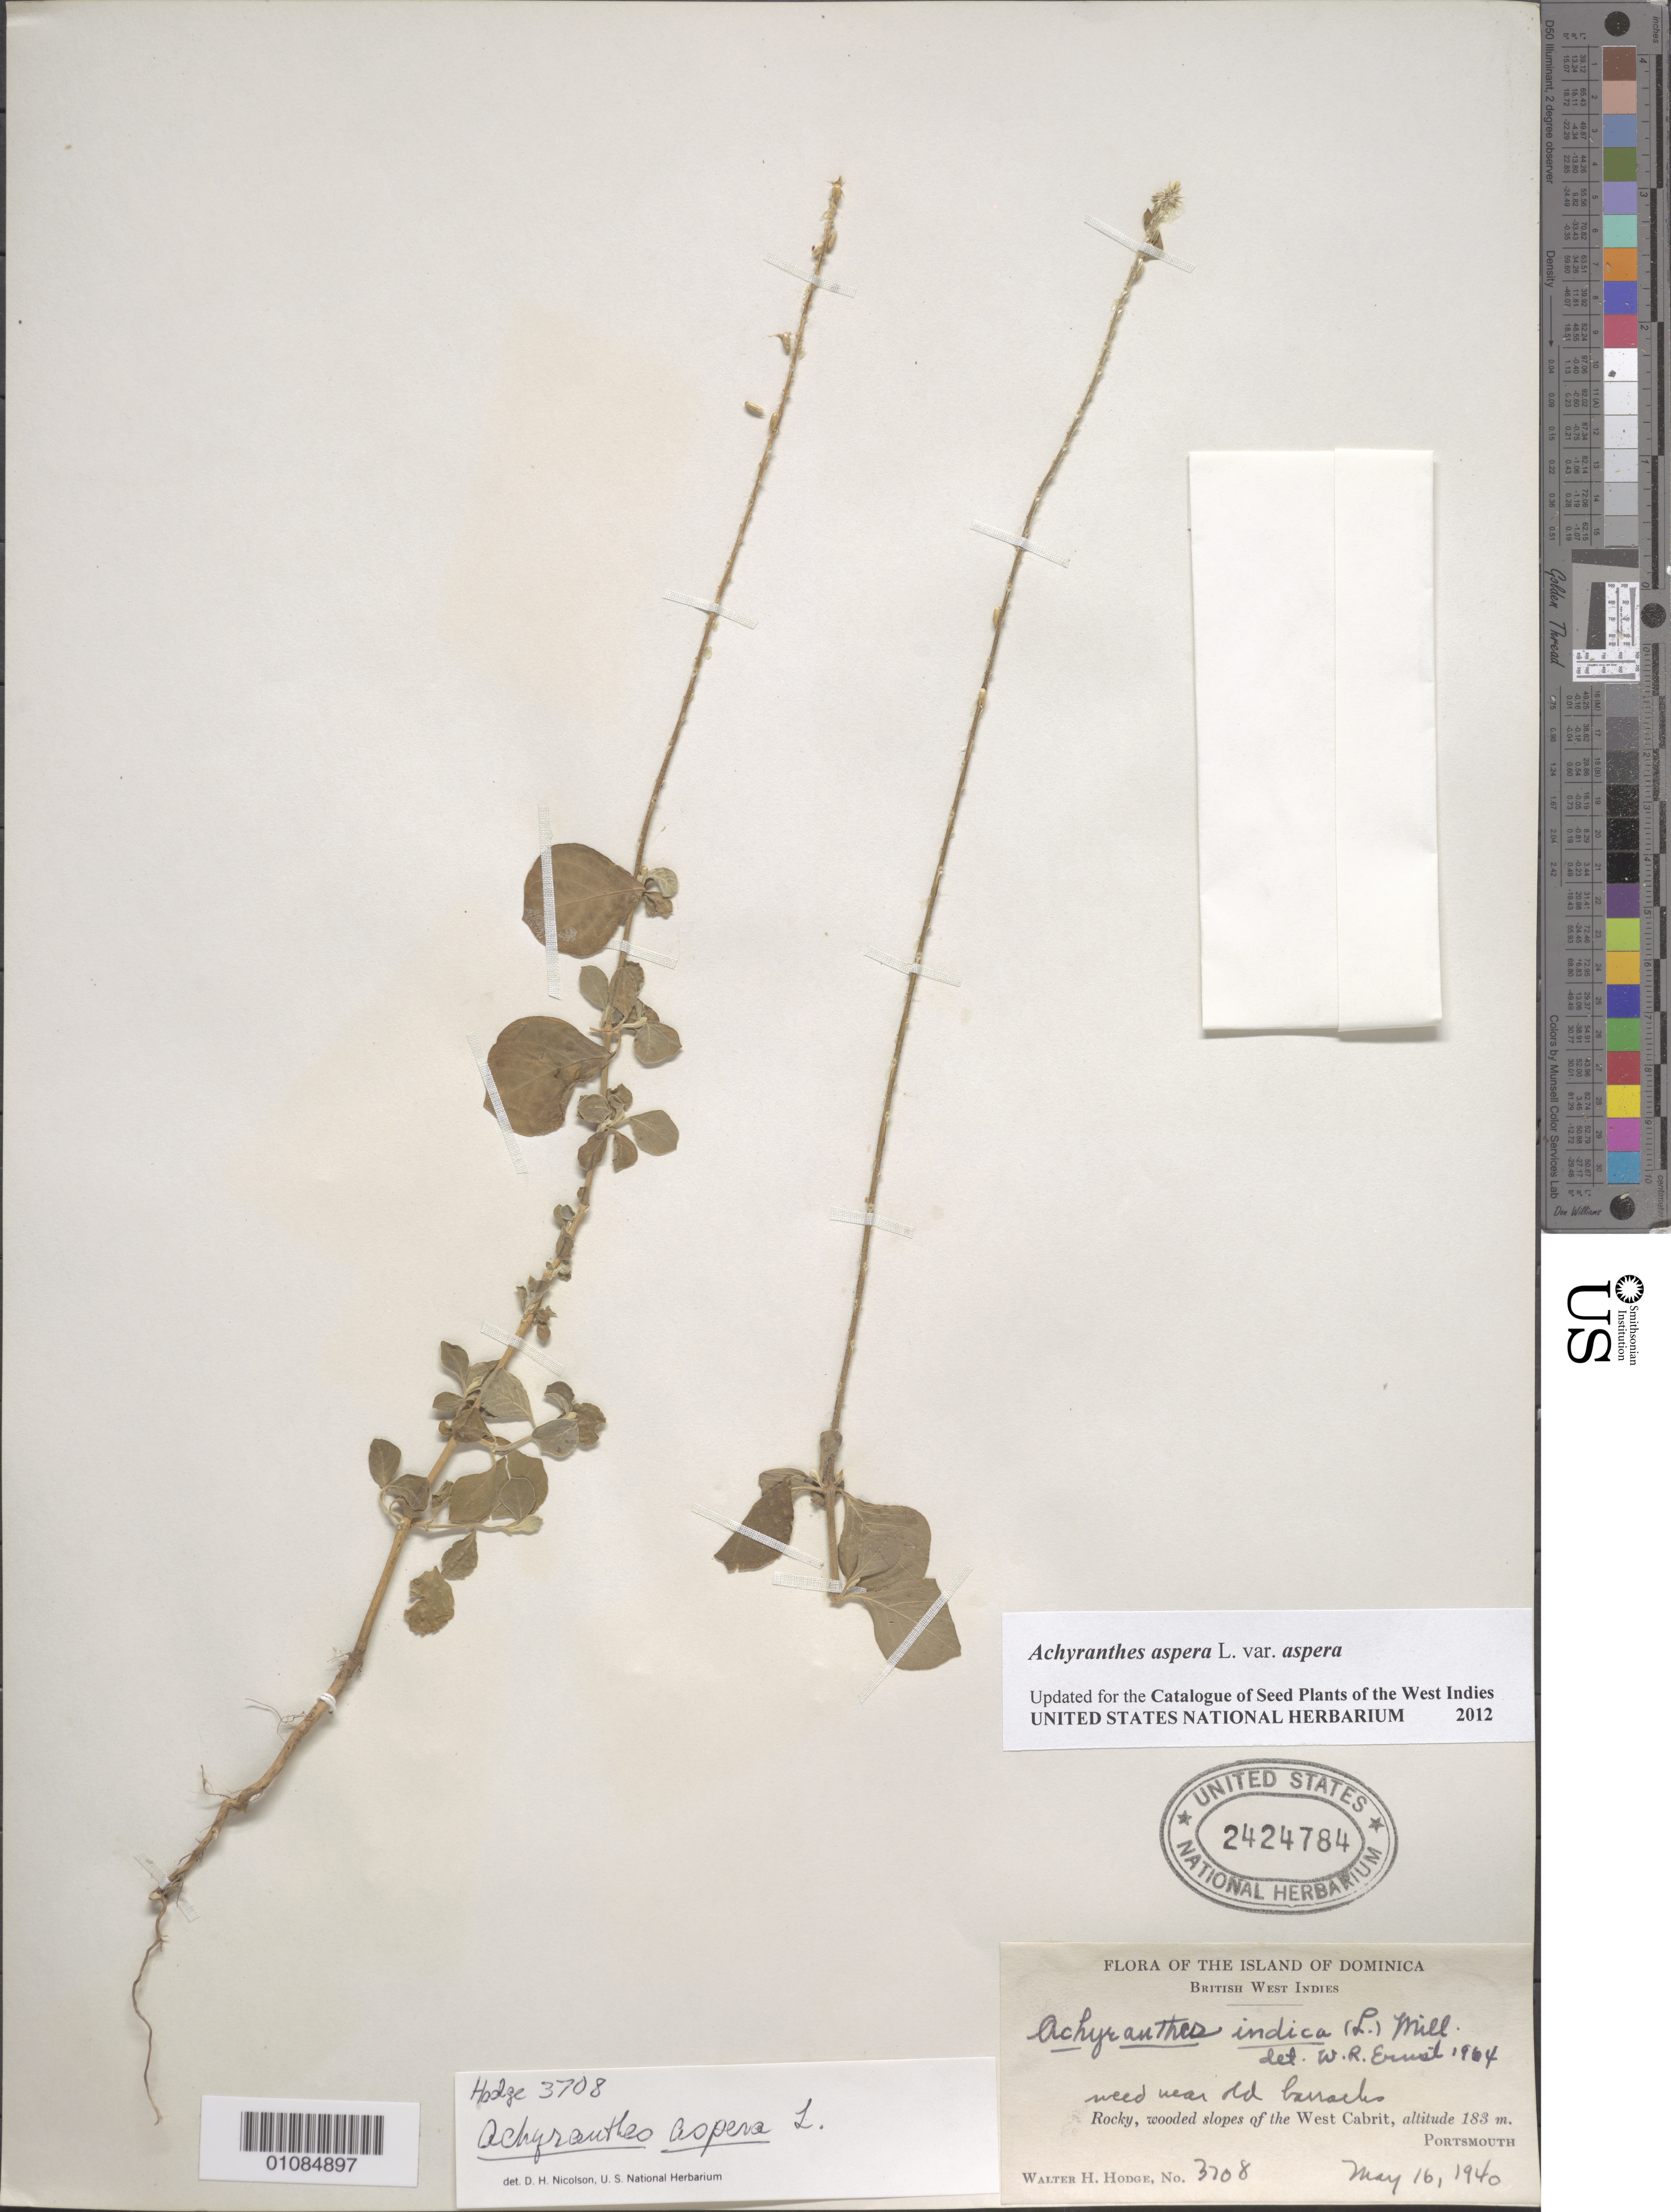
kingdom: Plantae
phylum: Tracheophyta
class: Magnoliopsida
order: Caryophyllales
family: Amaranthaceae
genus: Achyranthes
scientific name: Achyranthes aspera var. aspera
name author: L.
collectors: W. Hodge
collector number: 3708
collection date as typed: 26 May 1940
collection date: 1940-05-26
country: Dominica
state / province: St. John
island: Dominica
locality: Slopes of the West Cabrit.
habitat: Rocky, wooded slopes.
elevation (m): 183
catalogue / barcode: US 2424784